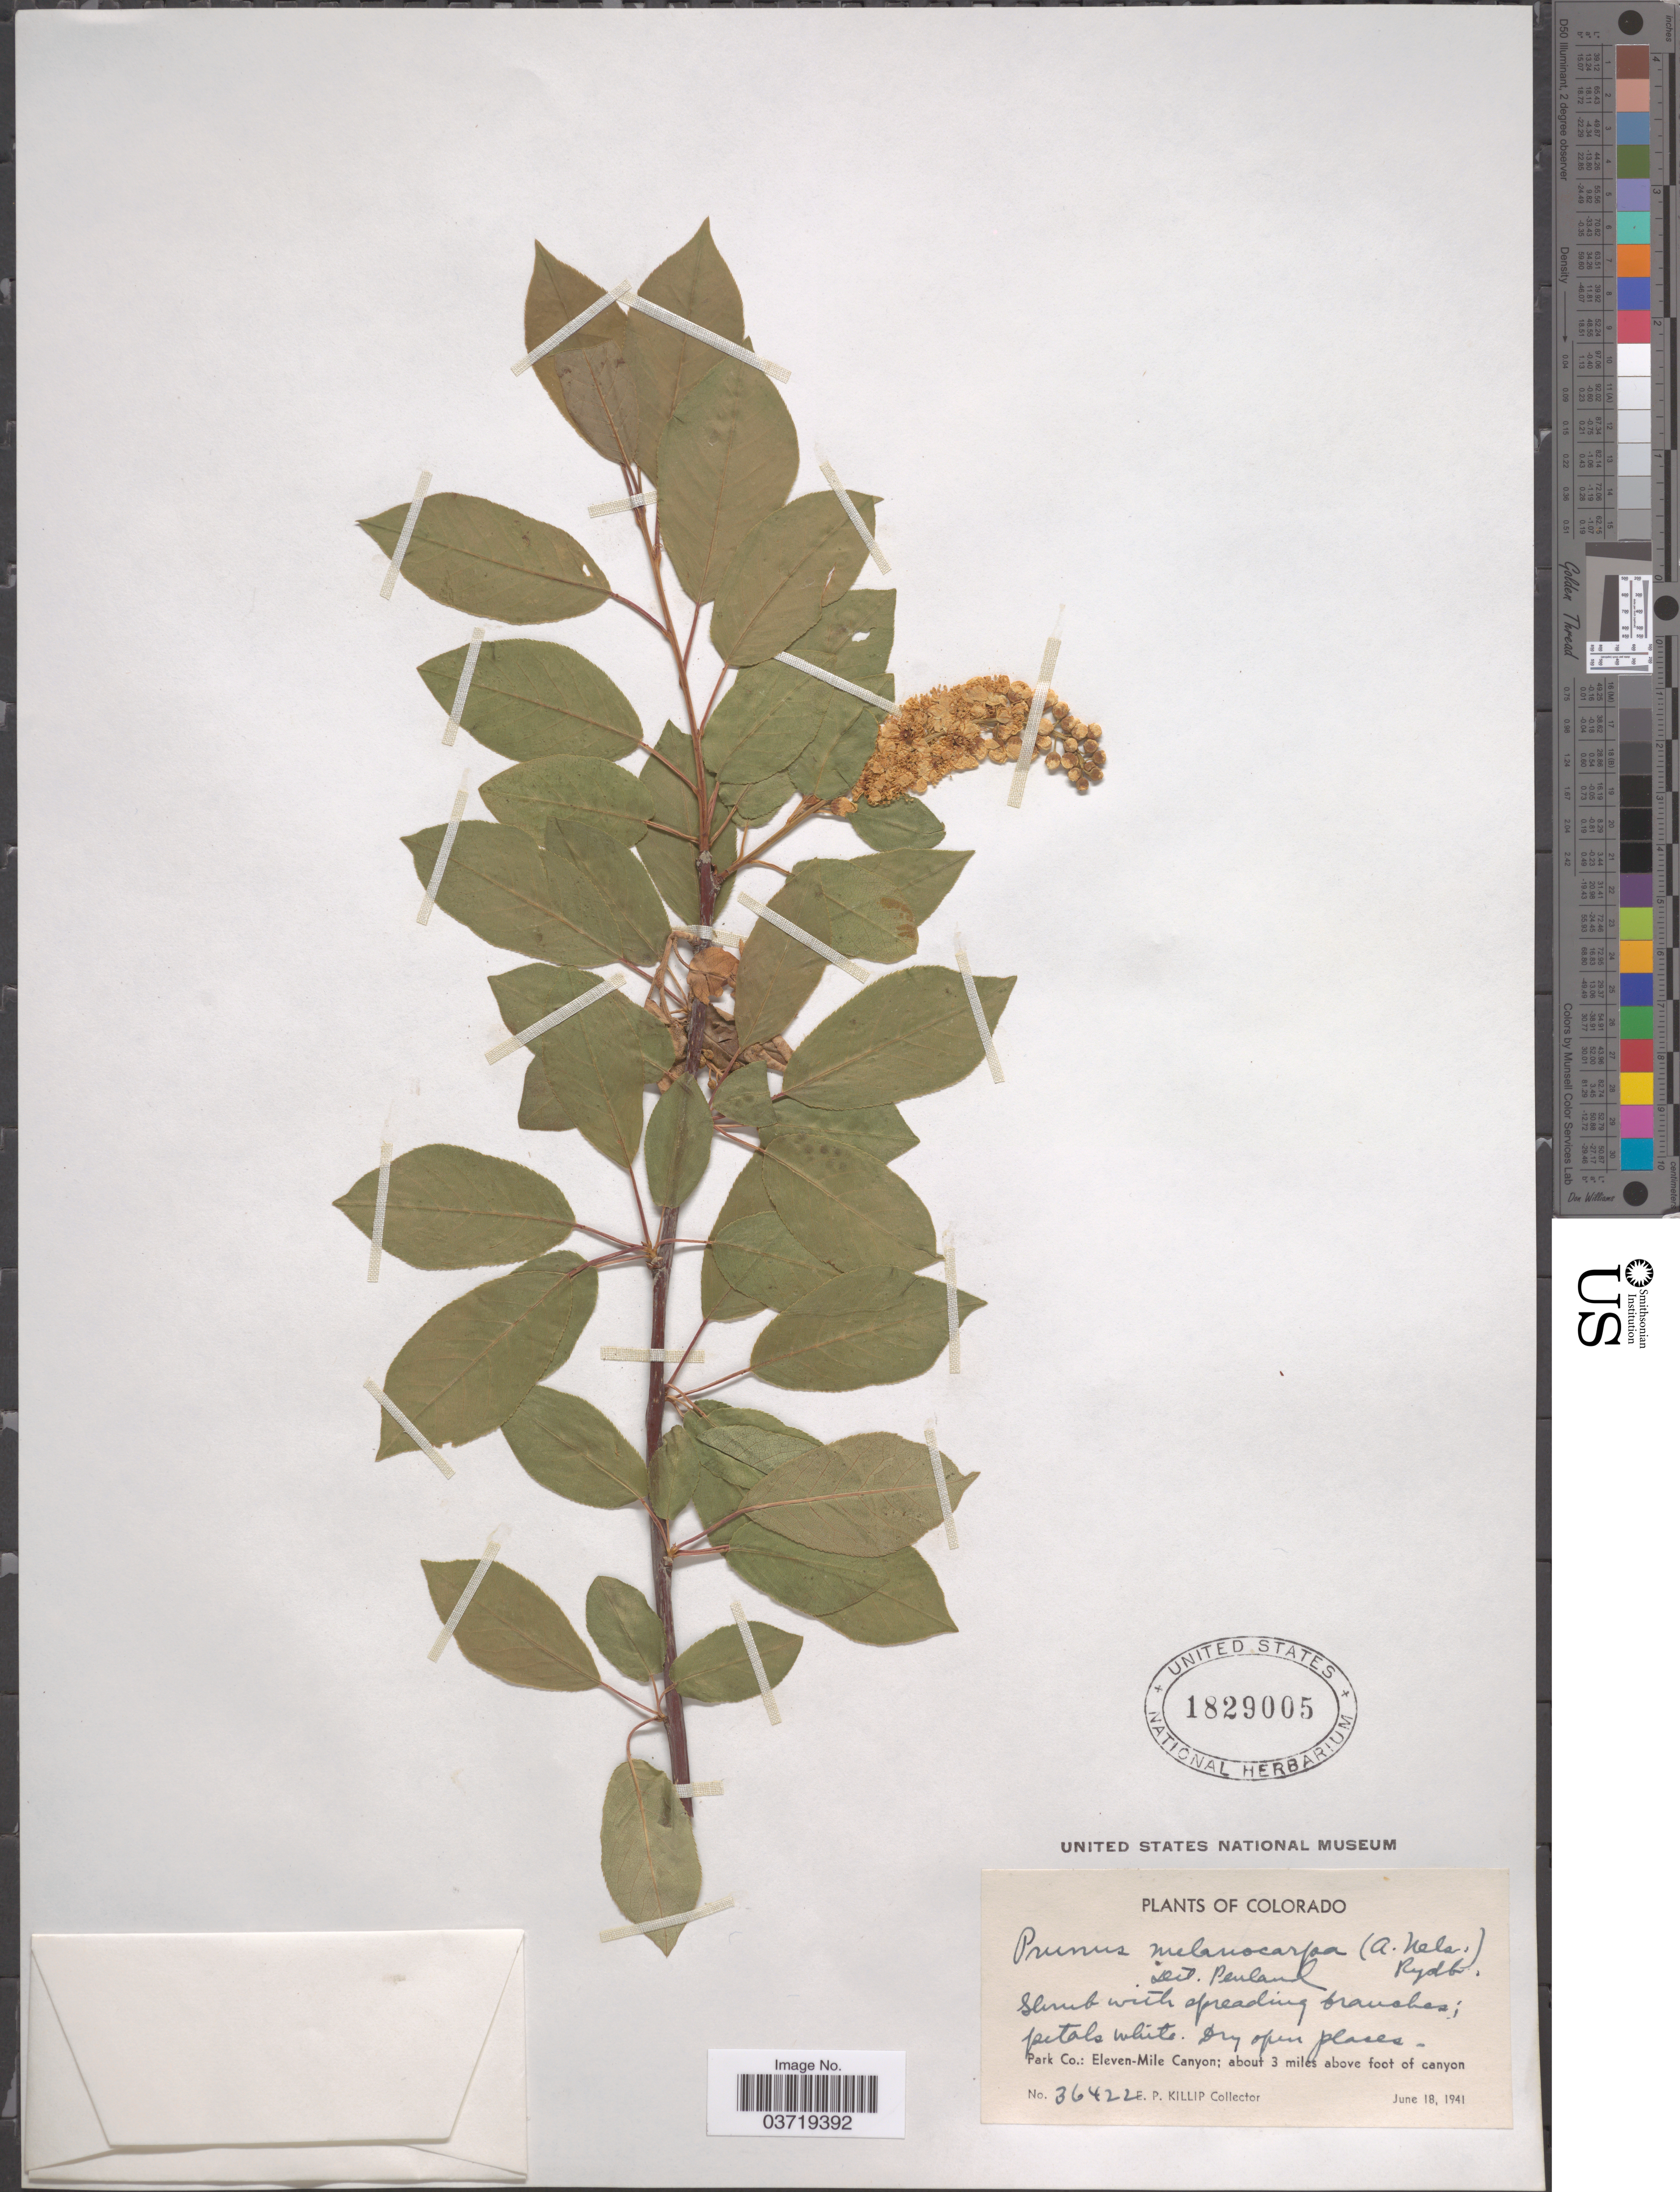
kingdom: Plantae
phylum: Tracheophyta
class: Magnoliopsida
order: Rosales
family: Rosaceae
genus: Prunus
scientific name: Prunus virginiana var. demissa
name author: (Nutt.) Torr.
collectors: E. P. Killip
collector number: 36422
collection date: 1941-06-18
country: United States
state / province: Colorado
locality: Park Co.: Eleven-Mile Canyon; about 3 miles above foot of canyon.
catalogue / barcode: US 1829005